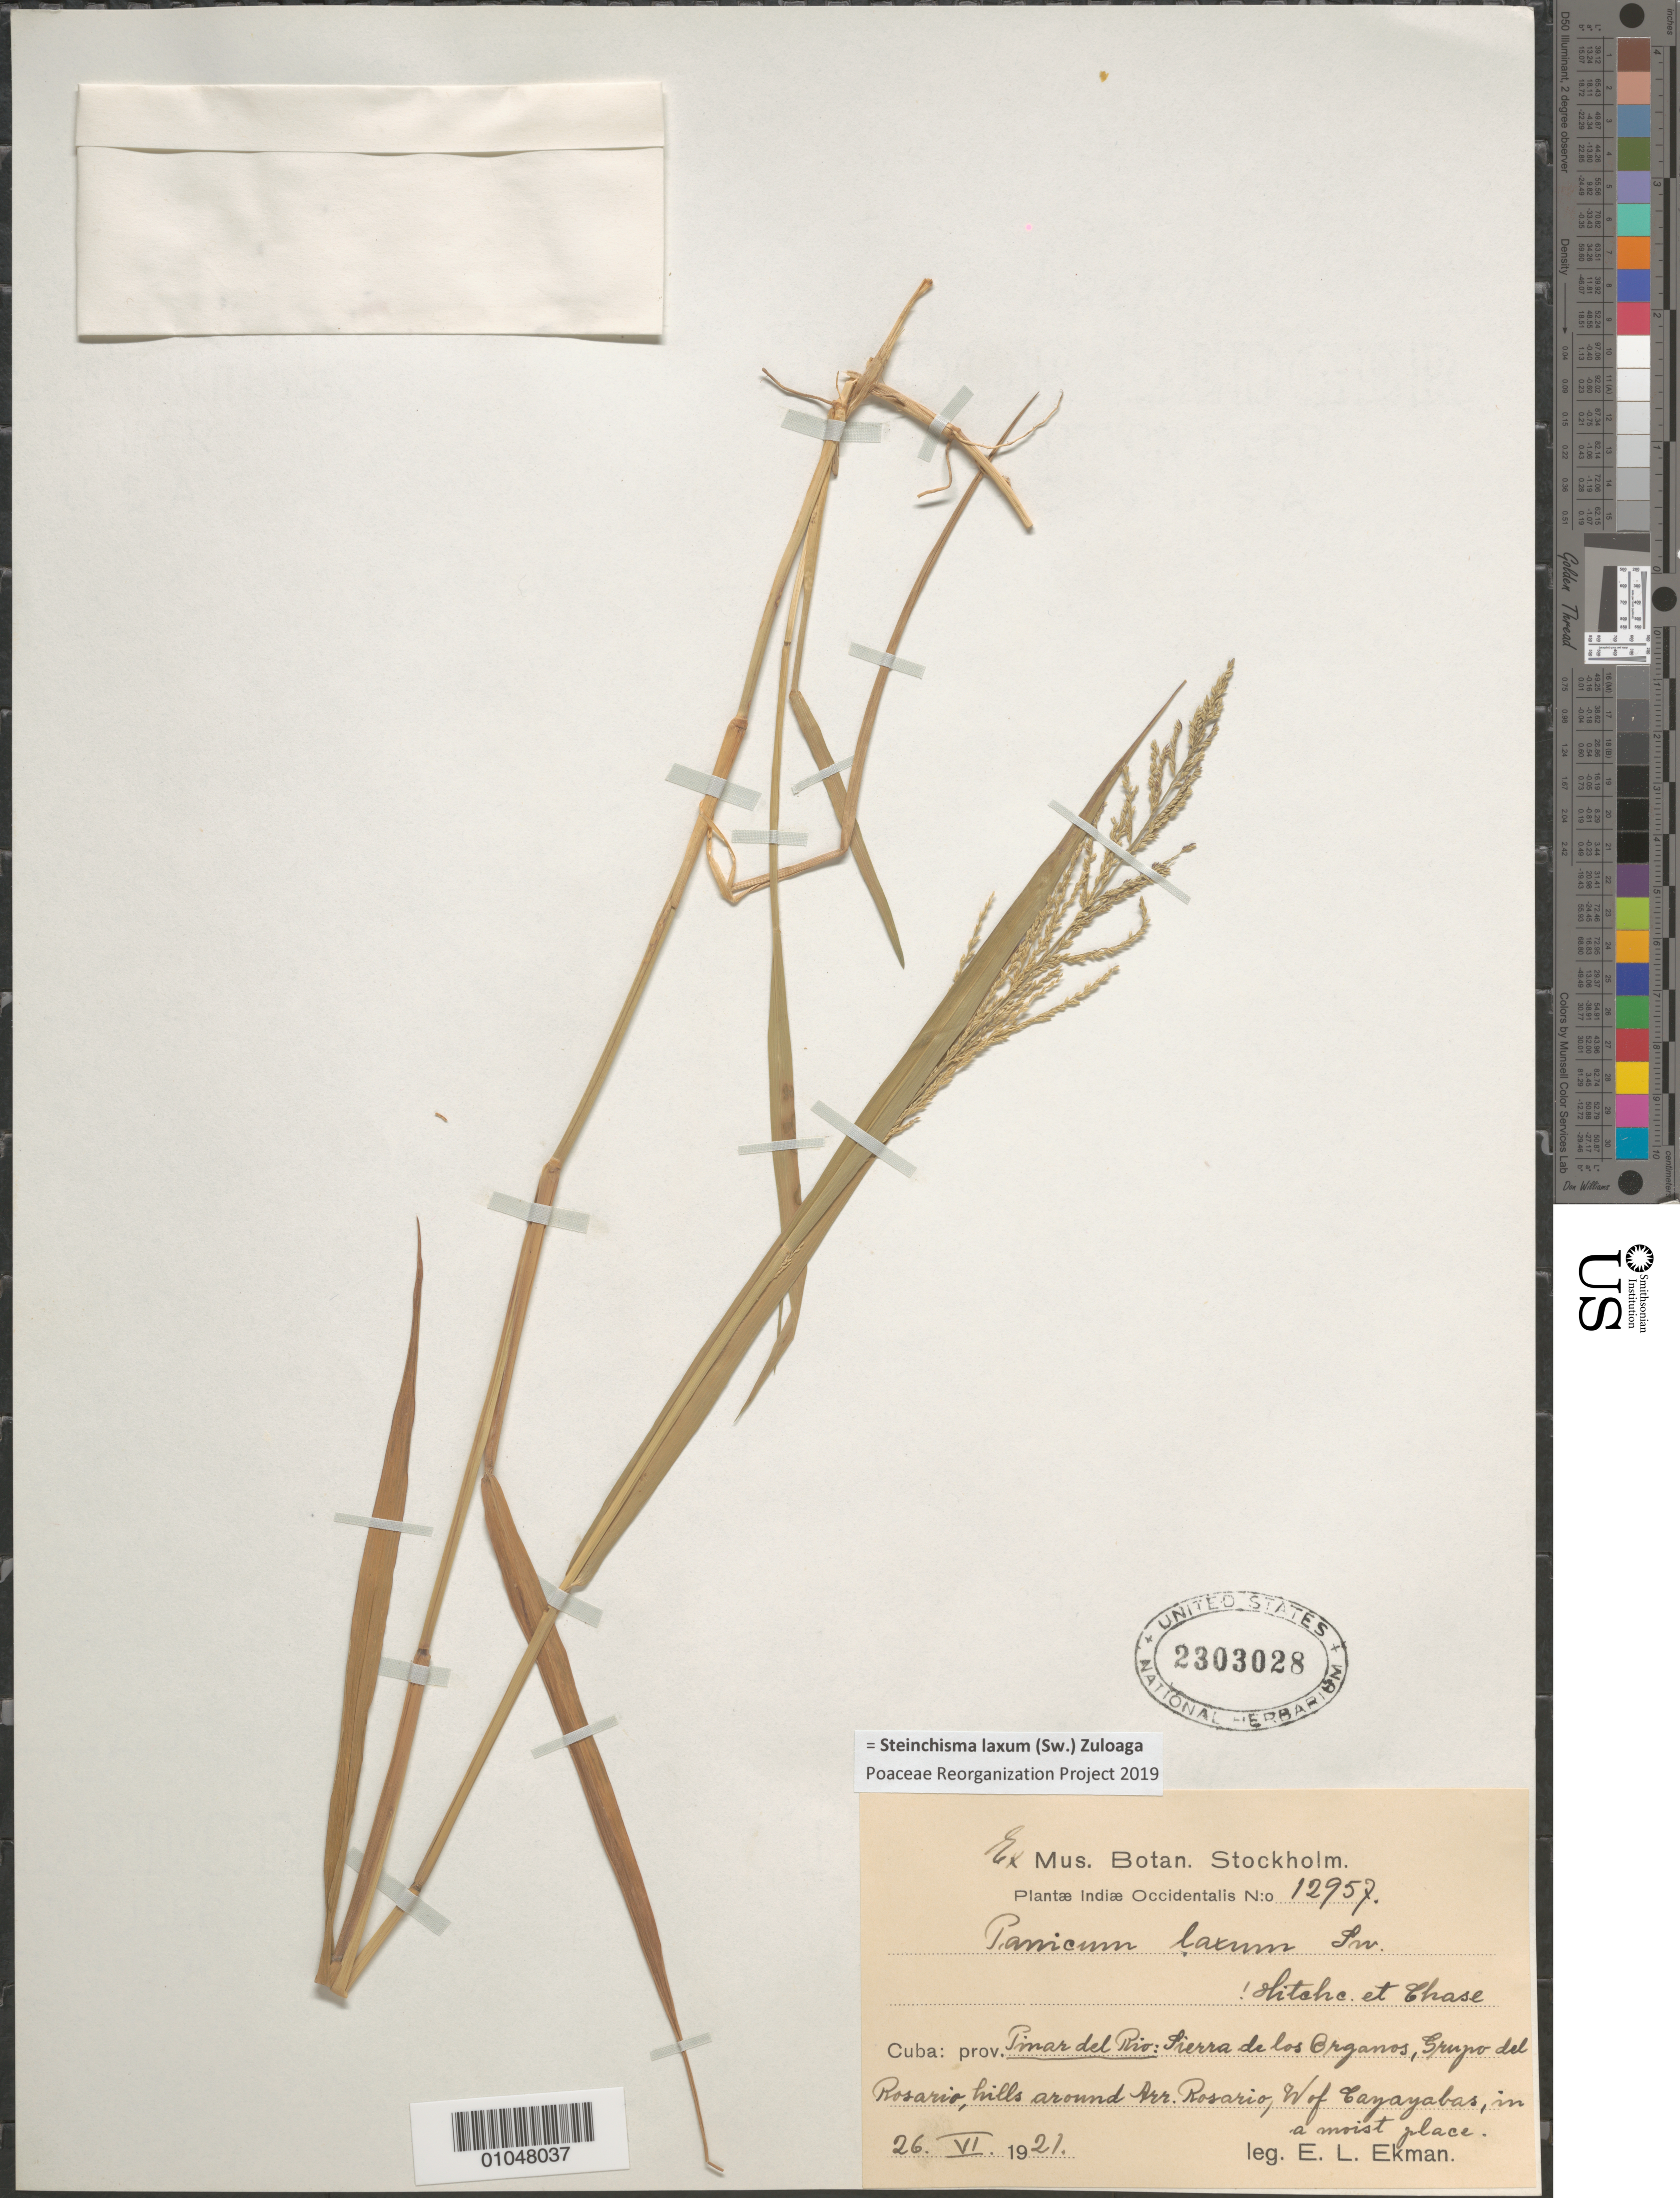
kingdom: Plantae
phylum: Tracheophyta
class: Liliopsida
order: Poales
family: Poaceae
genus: Panicum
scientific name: Panicum laxum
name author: Sw.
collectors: E. L. Ekman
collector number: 12957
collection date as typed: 26 Jun 1921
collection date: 1921-06-26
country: Cuba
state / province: Pinar del Rio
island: Cuba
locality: Sierra de los Organos, Grupo del Rosario, hills around Arr Rosario, W of Cayayabas, in a moist place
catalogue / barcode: US 2303028